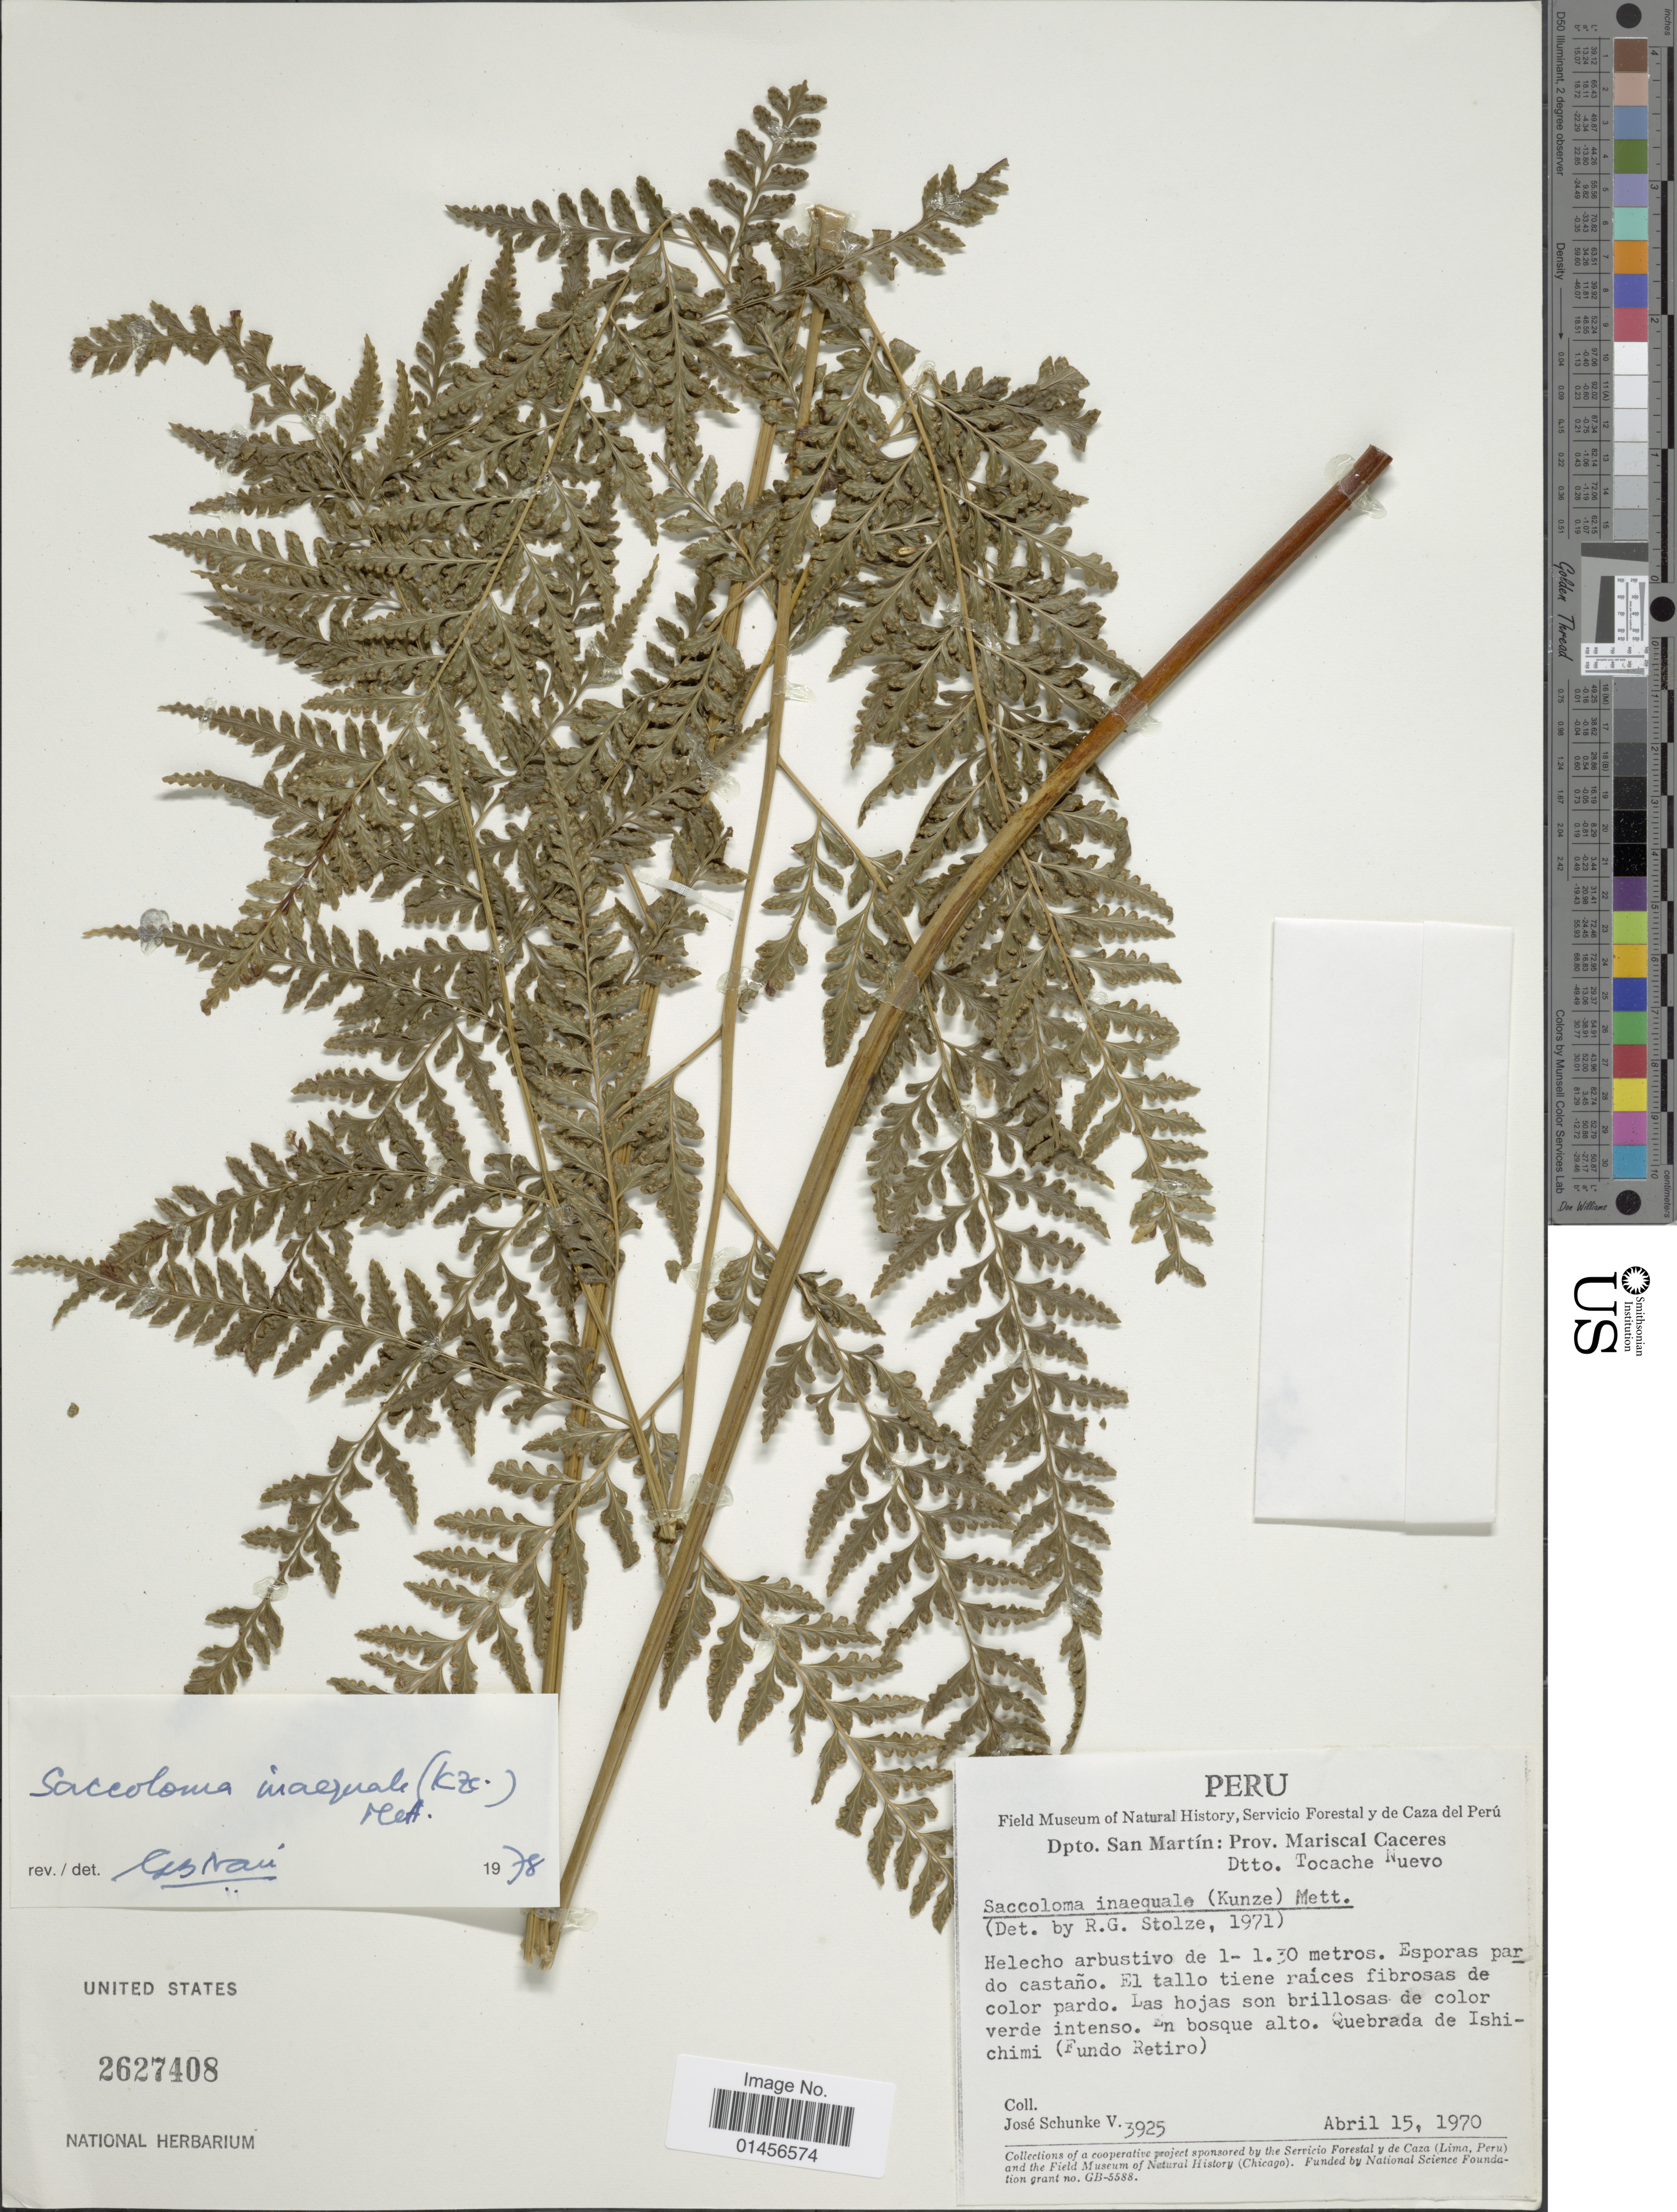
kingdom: Plantae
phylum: Tracheophyta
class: Polypodiopsida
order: Polypodiales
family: Saccolomataceae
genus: Saccoloma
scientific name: Saccoloma inaequale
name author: (Kunze) Mett.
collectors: J. Schunke Vigo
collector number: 3925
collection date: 1970-04-15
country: Peru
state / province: San Martín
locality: Prov. Mariscal Caceres, Esporas par do castaño, El tallo tiene raices fibrosas de color pardo, Las hojas son brillosas de color verde intenso, En brosque alto, Quebrada de Ishichimi (fundo Retiro)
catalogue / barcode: US 2627408